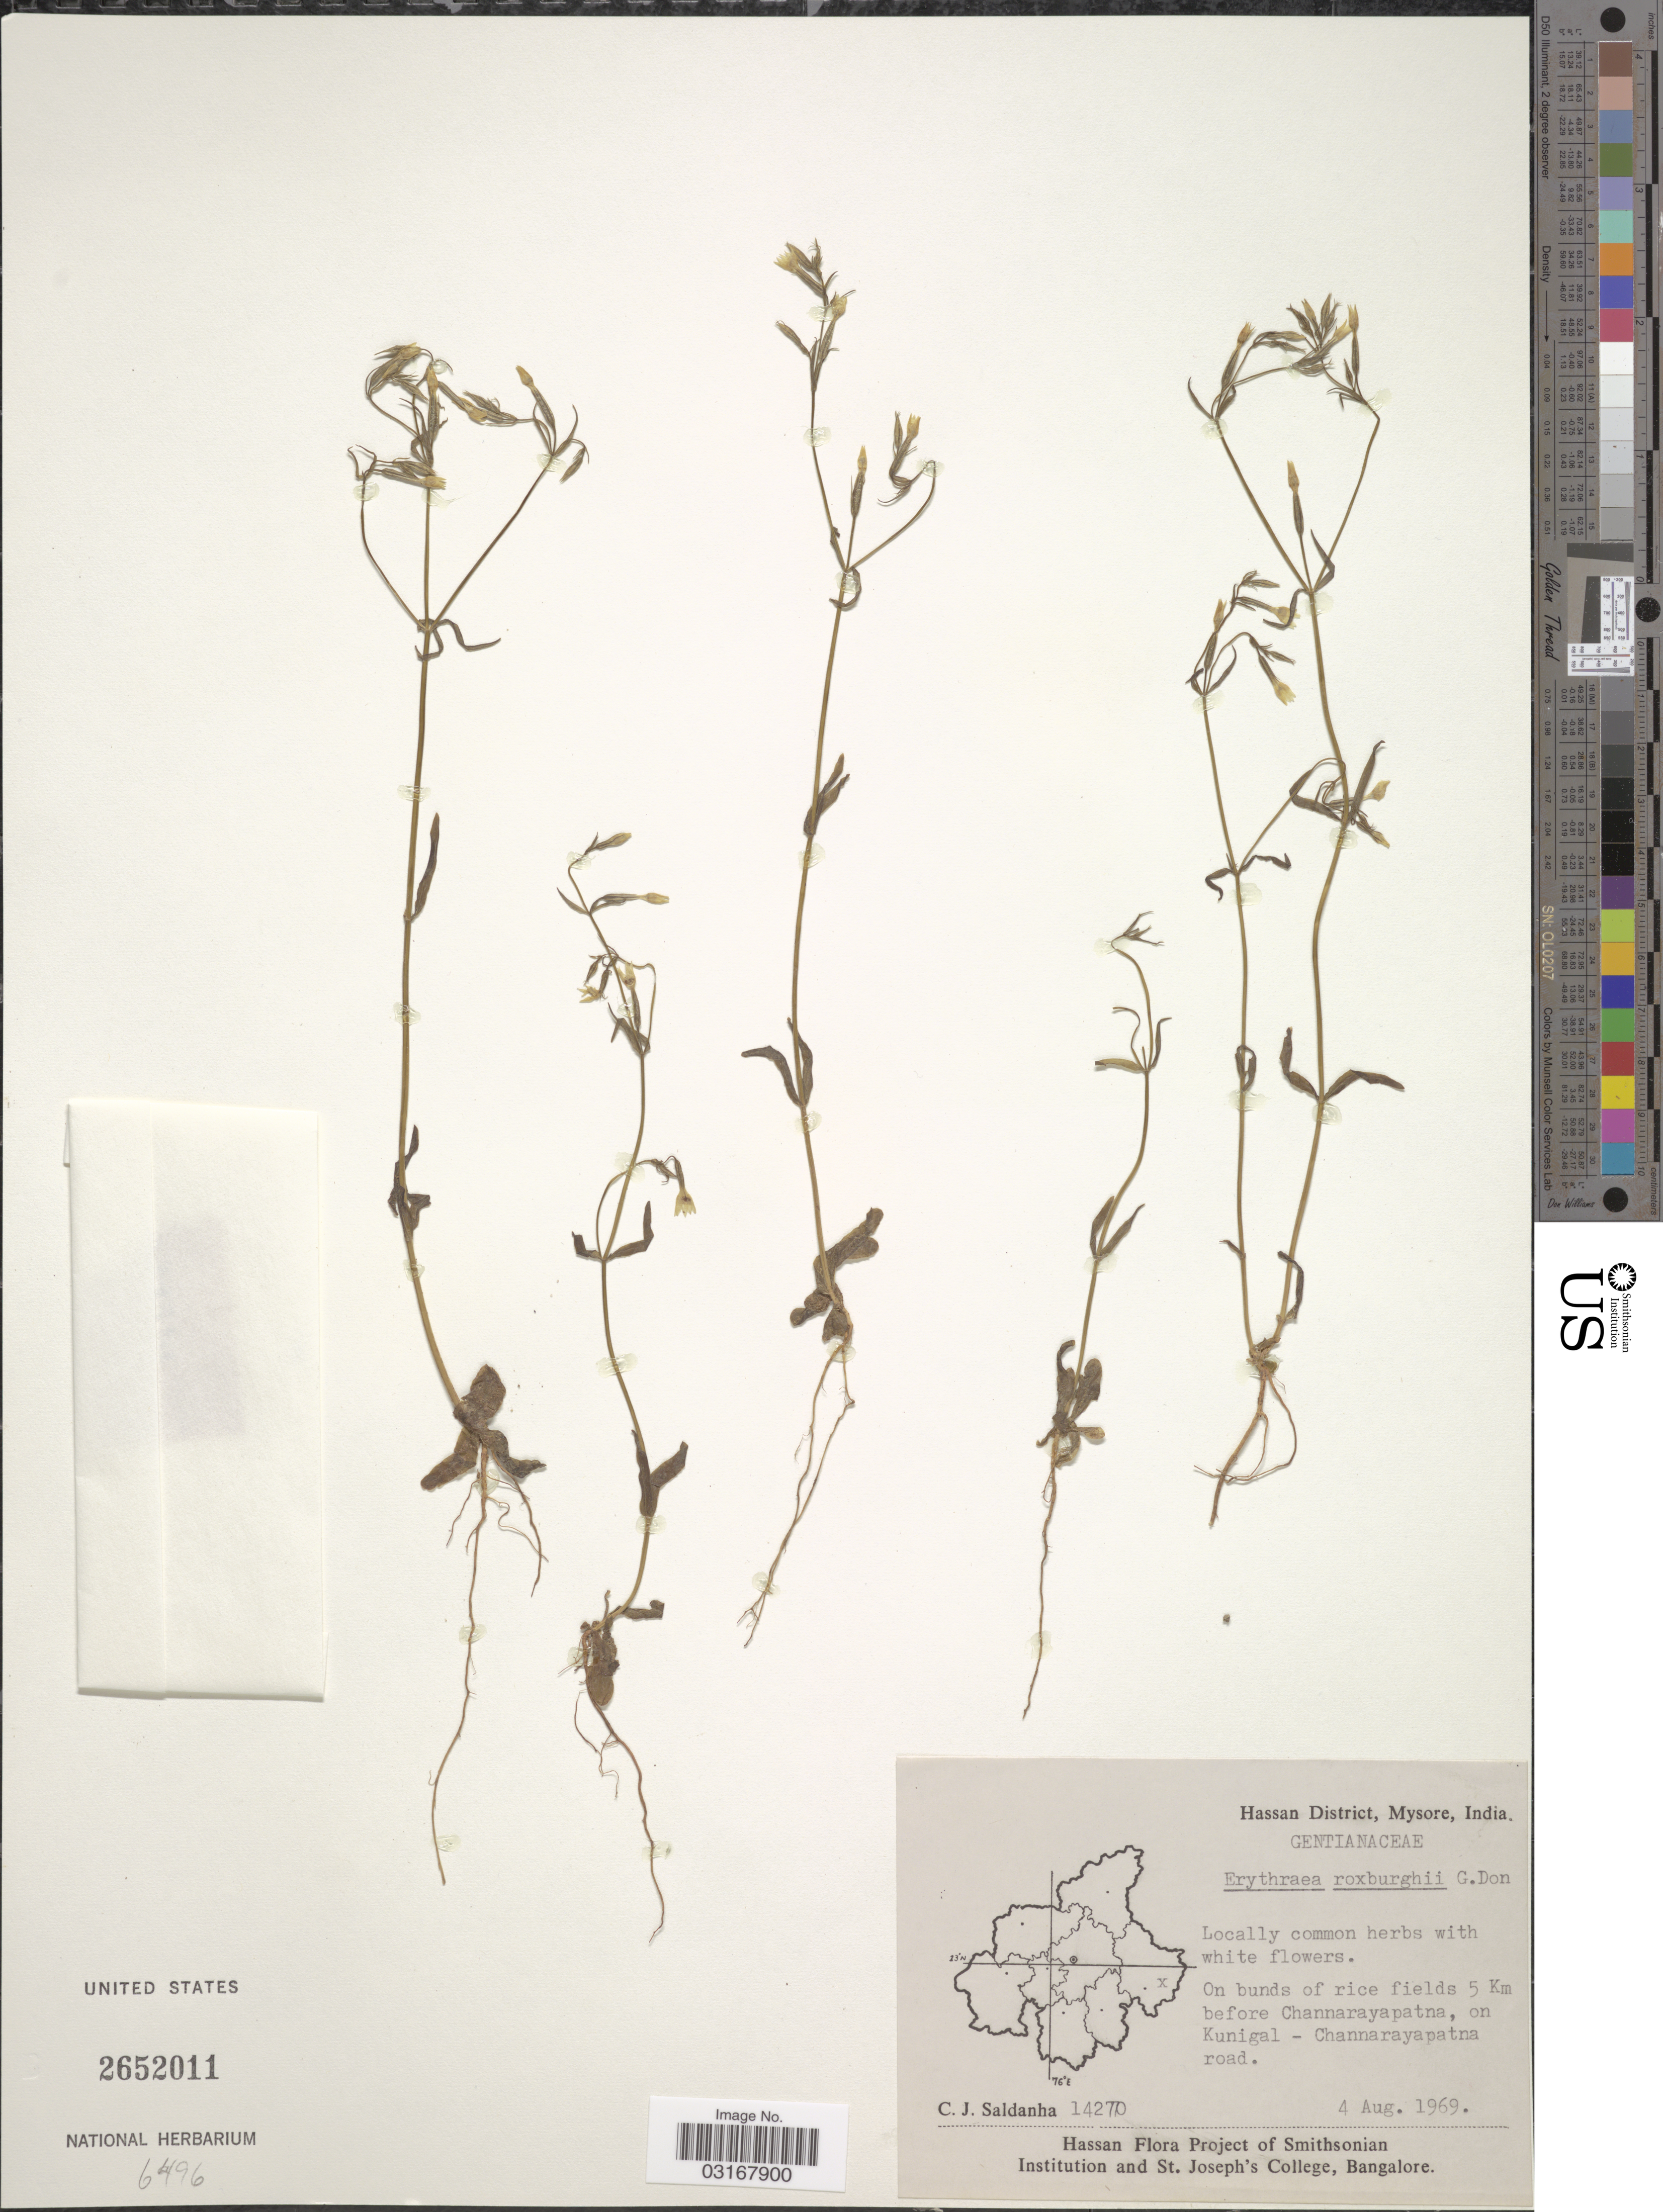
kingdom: Plantae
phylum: Tracheophyta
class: Magnoliopsida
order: Gentianales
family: Gentianaceae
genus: Centaurium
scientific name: Centaurium roxburghii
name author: Druce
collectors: C. Saldanha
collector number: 14270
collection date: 1969-08-04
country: India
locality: Hassan District, Mysore. On bunds of rice fields 5 Km before Channarayapatna, on Kunigal - Channarayapatna road.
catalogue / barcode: US 2652011